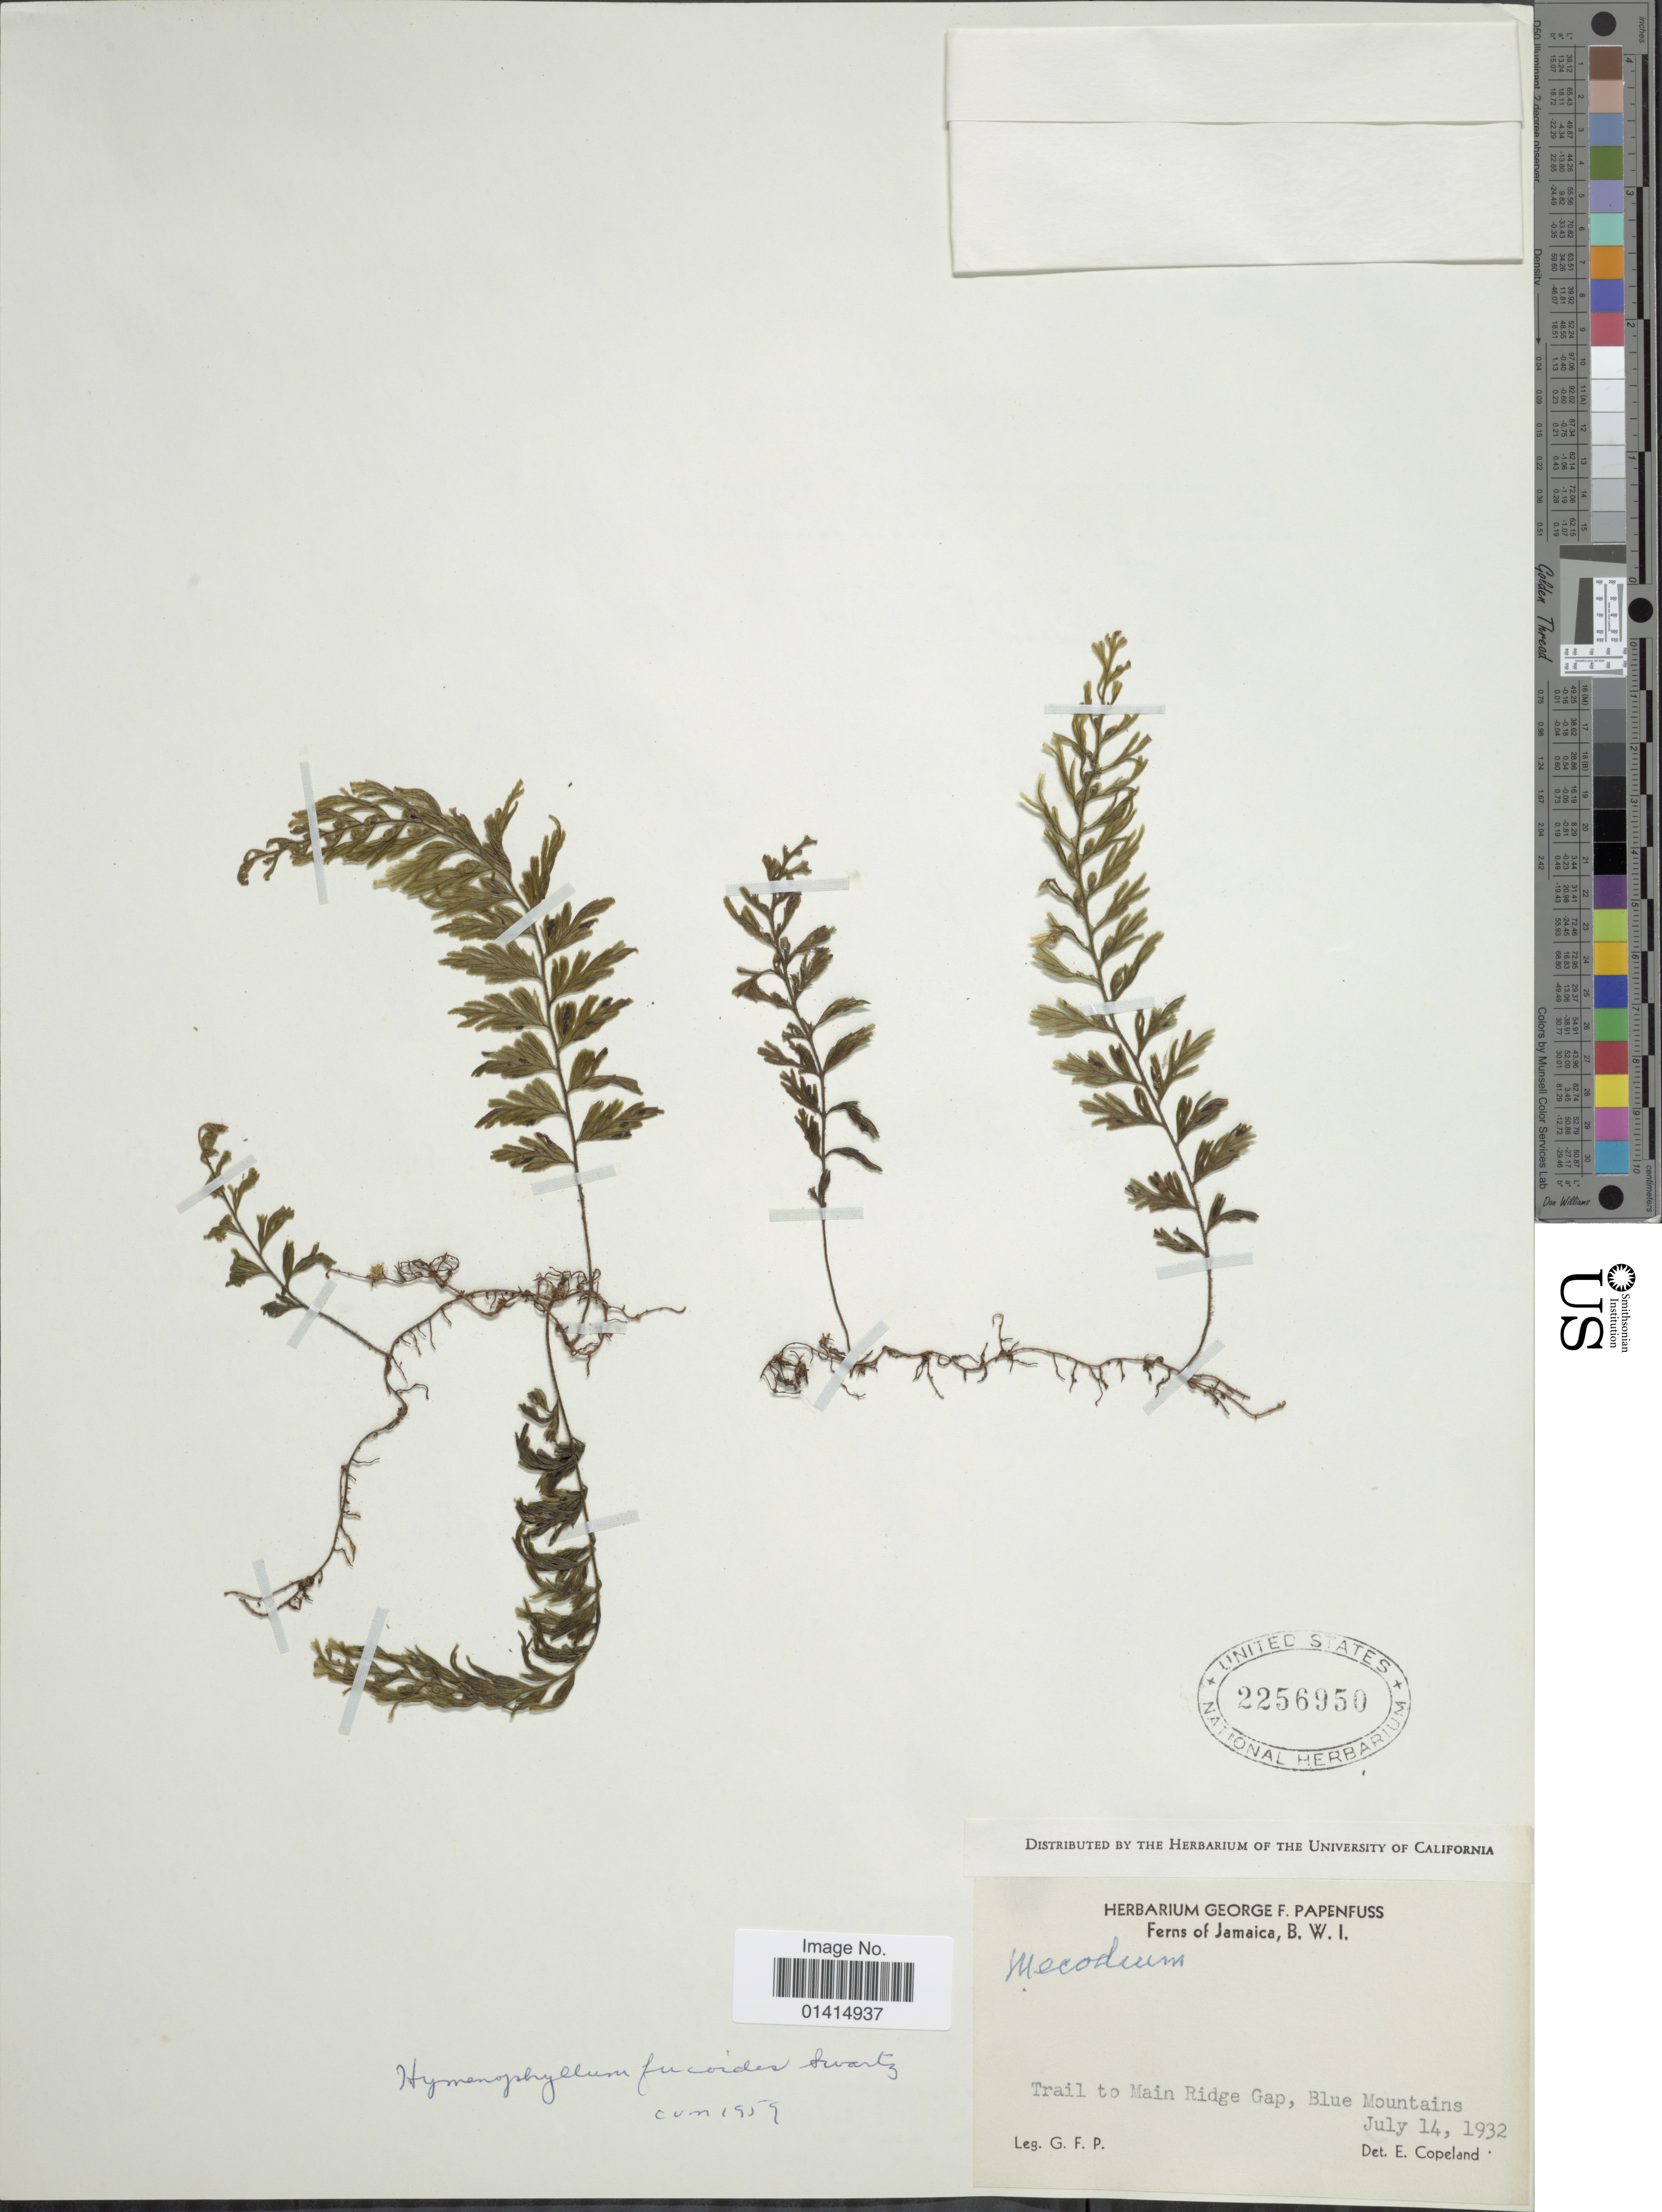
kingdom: Plantae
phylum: Tracheophyta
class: Polypodiopsida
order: Hymenophyllales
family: Hymenophyllaceae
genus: Hymenophyllum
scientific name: Hymenophyllum fucoides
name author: (Sw.) Sw.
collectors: G. Papenfuss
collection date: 1932-07-14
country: Jamaica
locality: Trail to Main ridge Gap, Blue Mountains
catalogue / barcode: US 2256950